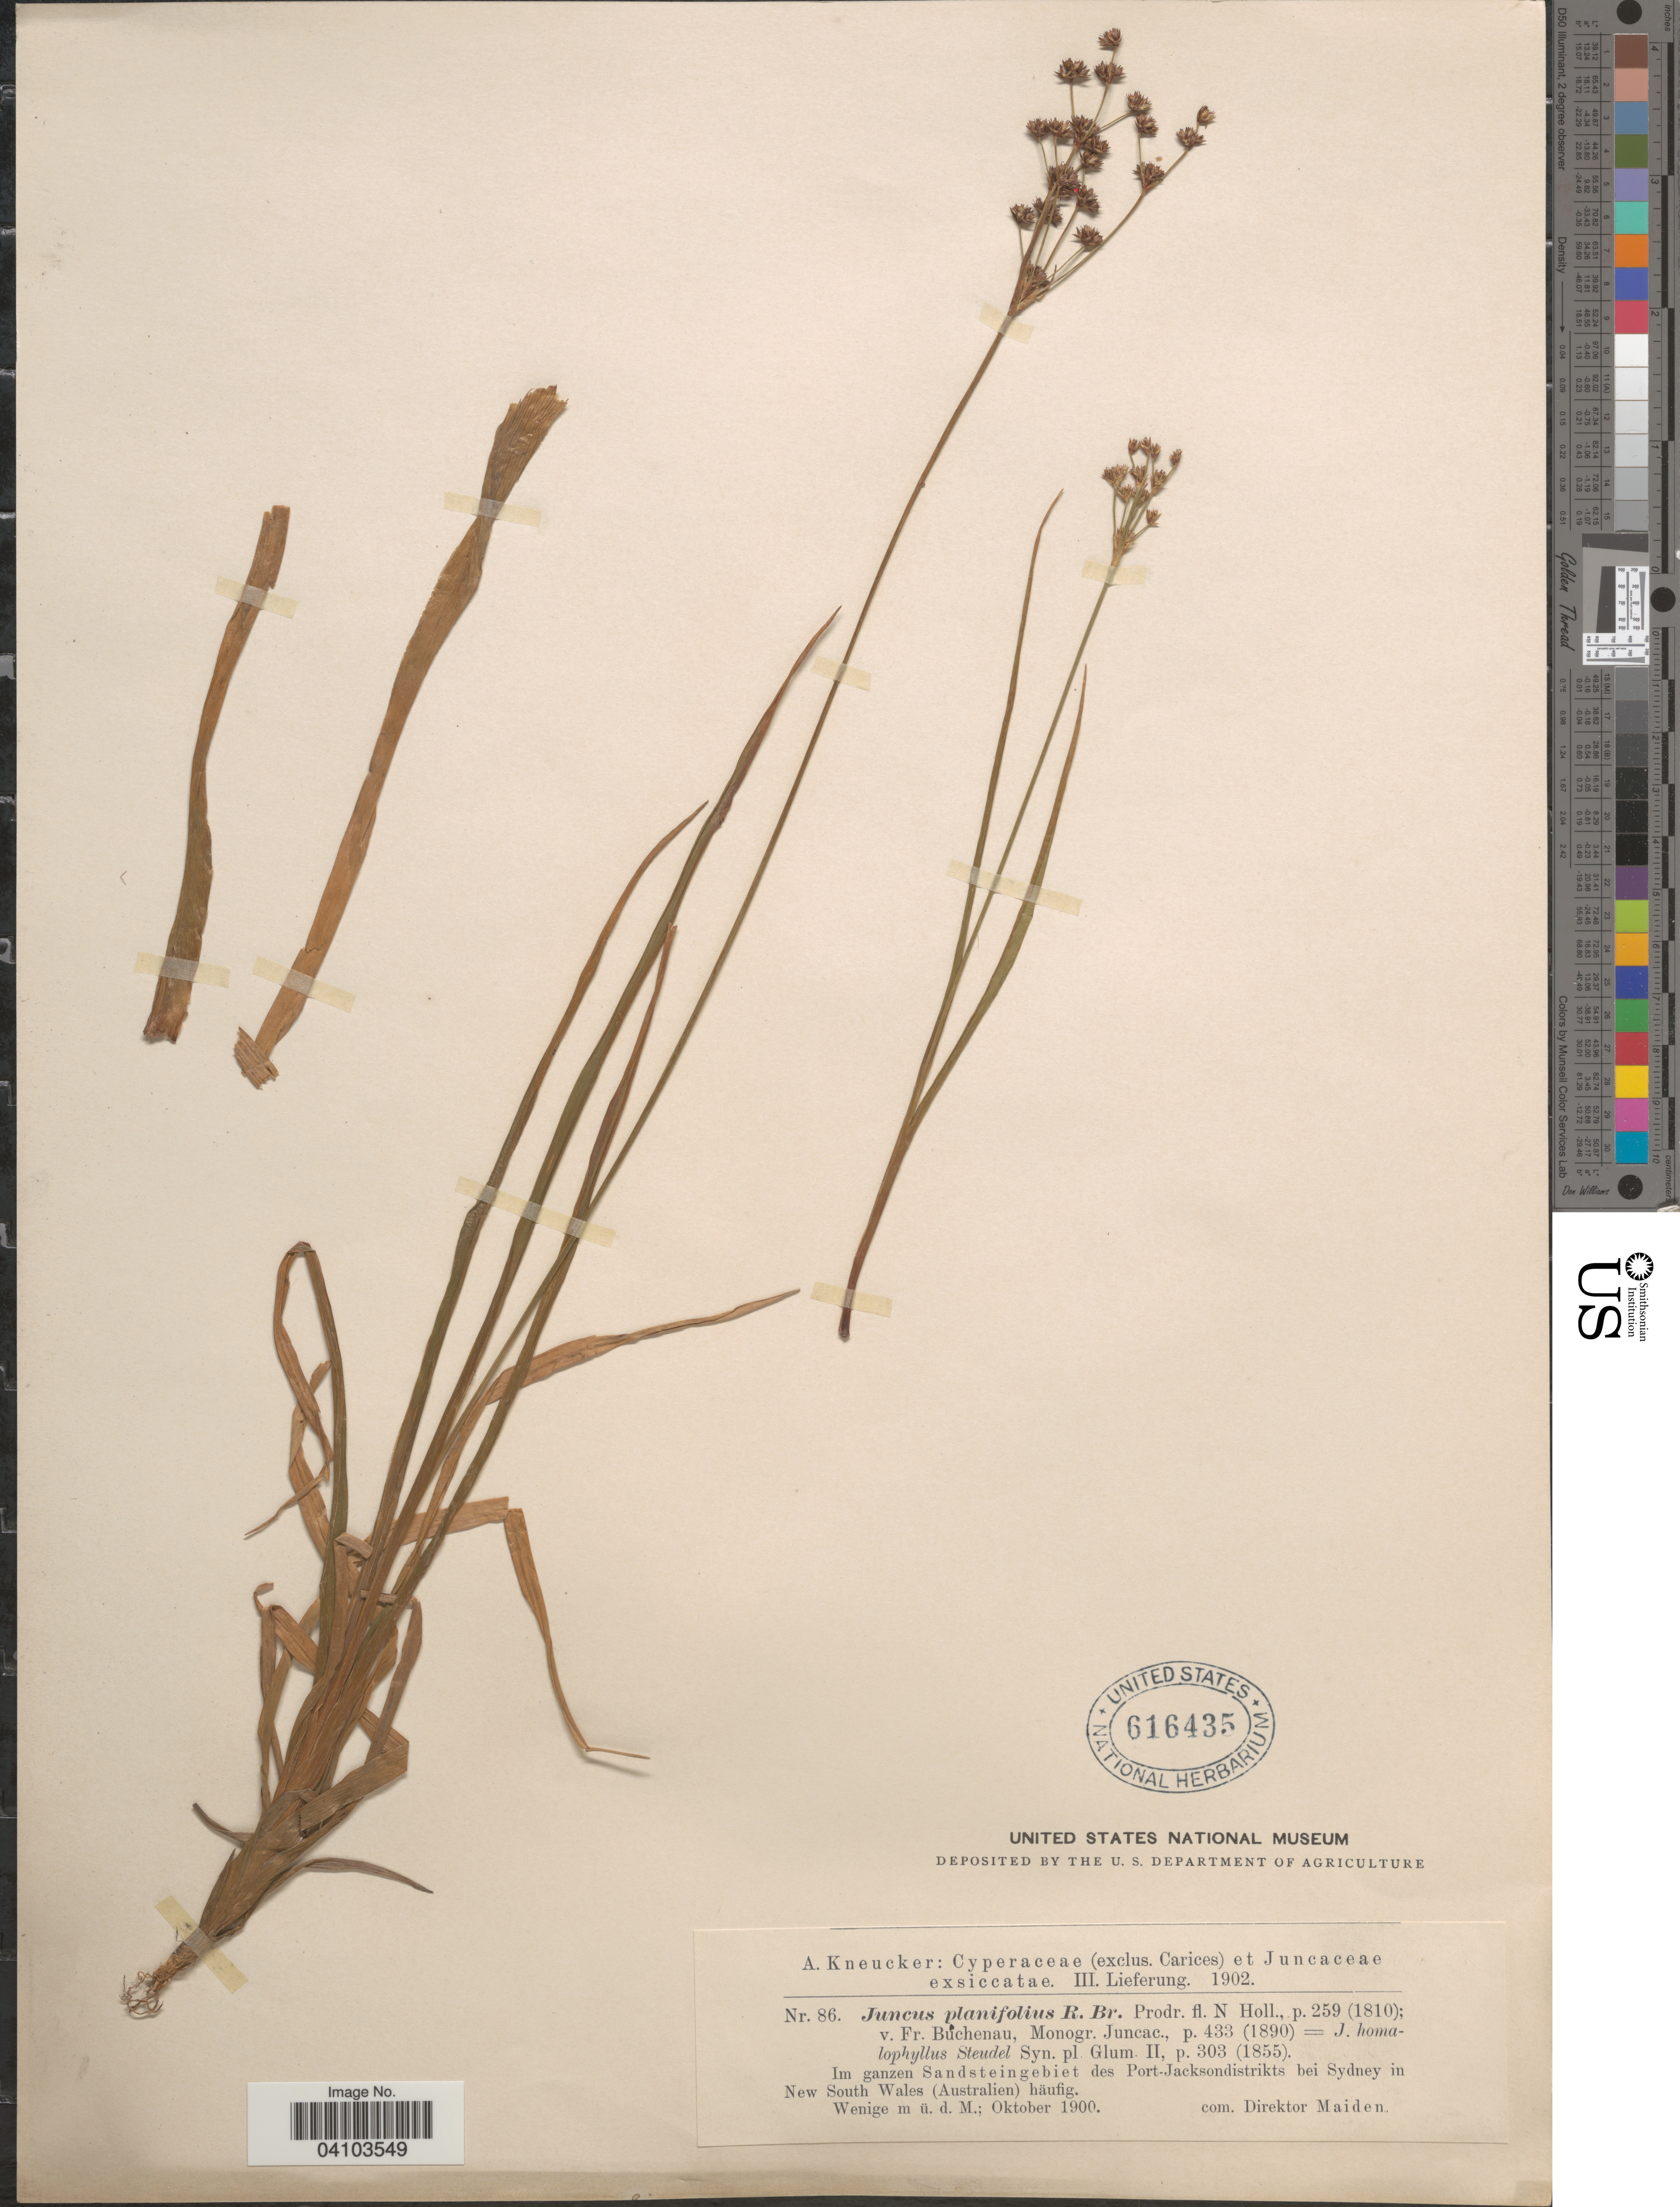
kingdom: Plantae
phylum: Tracheophyta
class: Liliopsida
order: Poales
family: Juncaceae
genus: Juncus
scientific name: Juncus planifolius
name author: R. Br.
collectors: A. Kneucker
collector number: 86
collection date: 1900-10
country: Australia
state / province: New South Wales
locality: Im ganzen Sandsteingebiet des Port-Jacksondistrikts bei Sydney in New South Wales häufig.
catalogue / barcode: US 616435